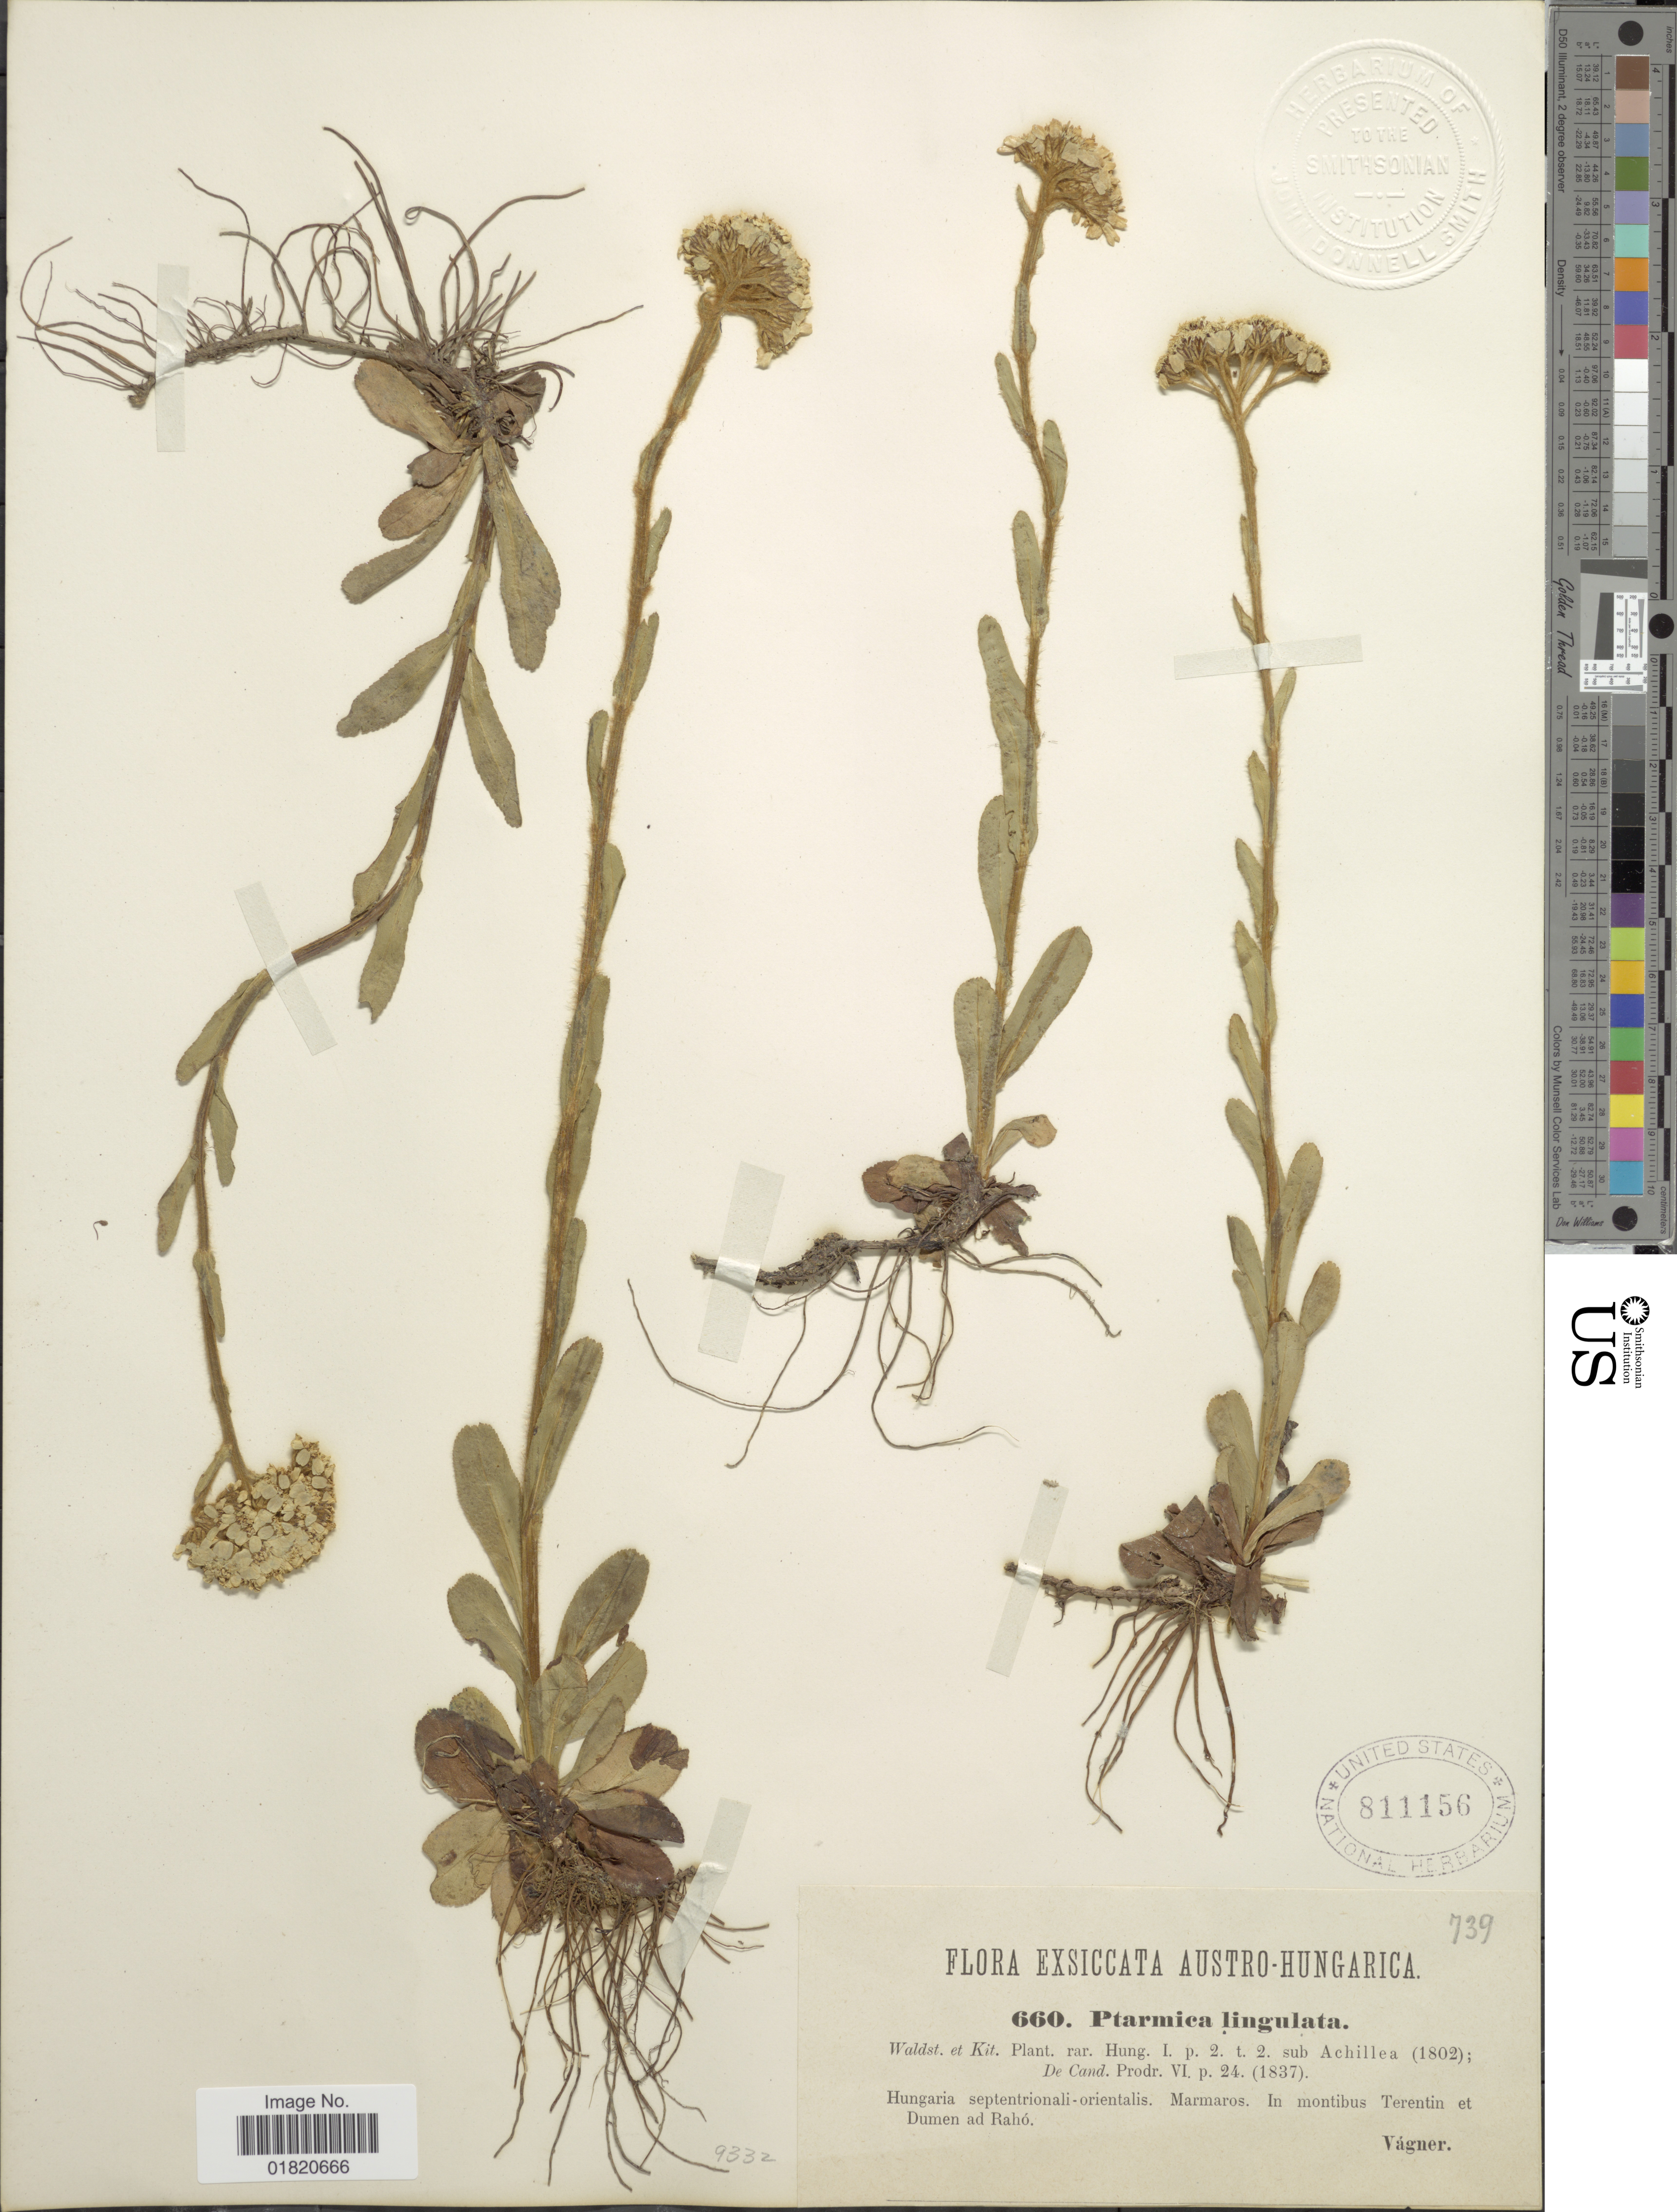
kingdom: Plantae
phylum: Tracheophyta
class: Magnoliopsida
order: Asterales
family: Asteraceae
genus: Achillea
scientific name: Achillea lingulata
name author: Waldst. & Kit.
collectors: L. Vagner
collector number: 660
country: Hungary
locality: Hungaria septentrionali-orientalis. Marmaros. In montibus Terentin et Dumen ad Rahó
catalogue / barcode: US 811156